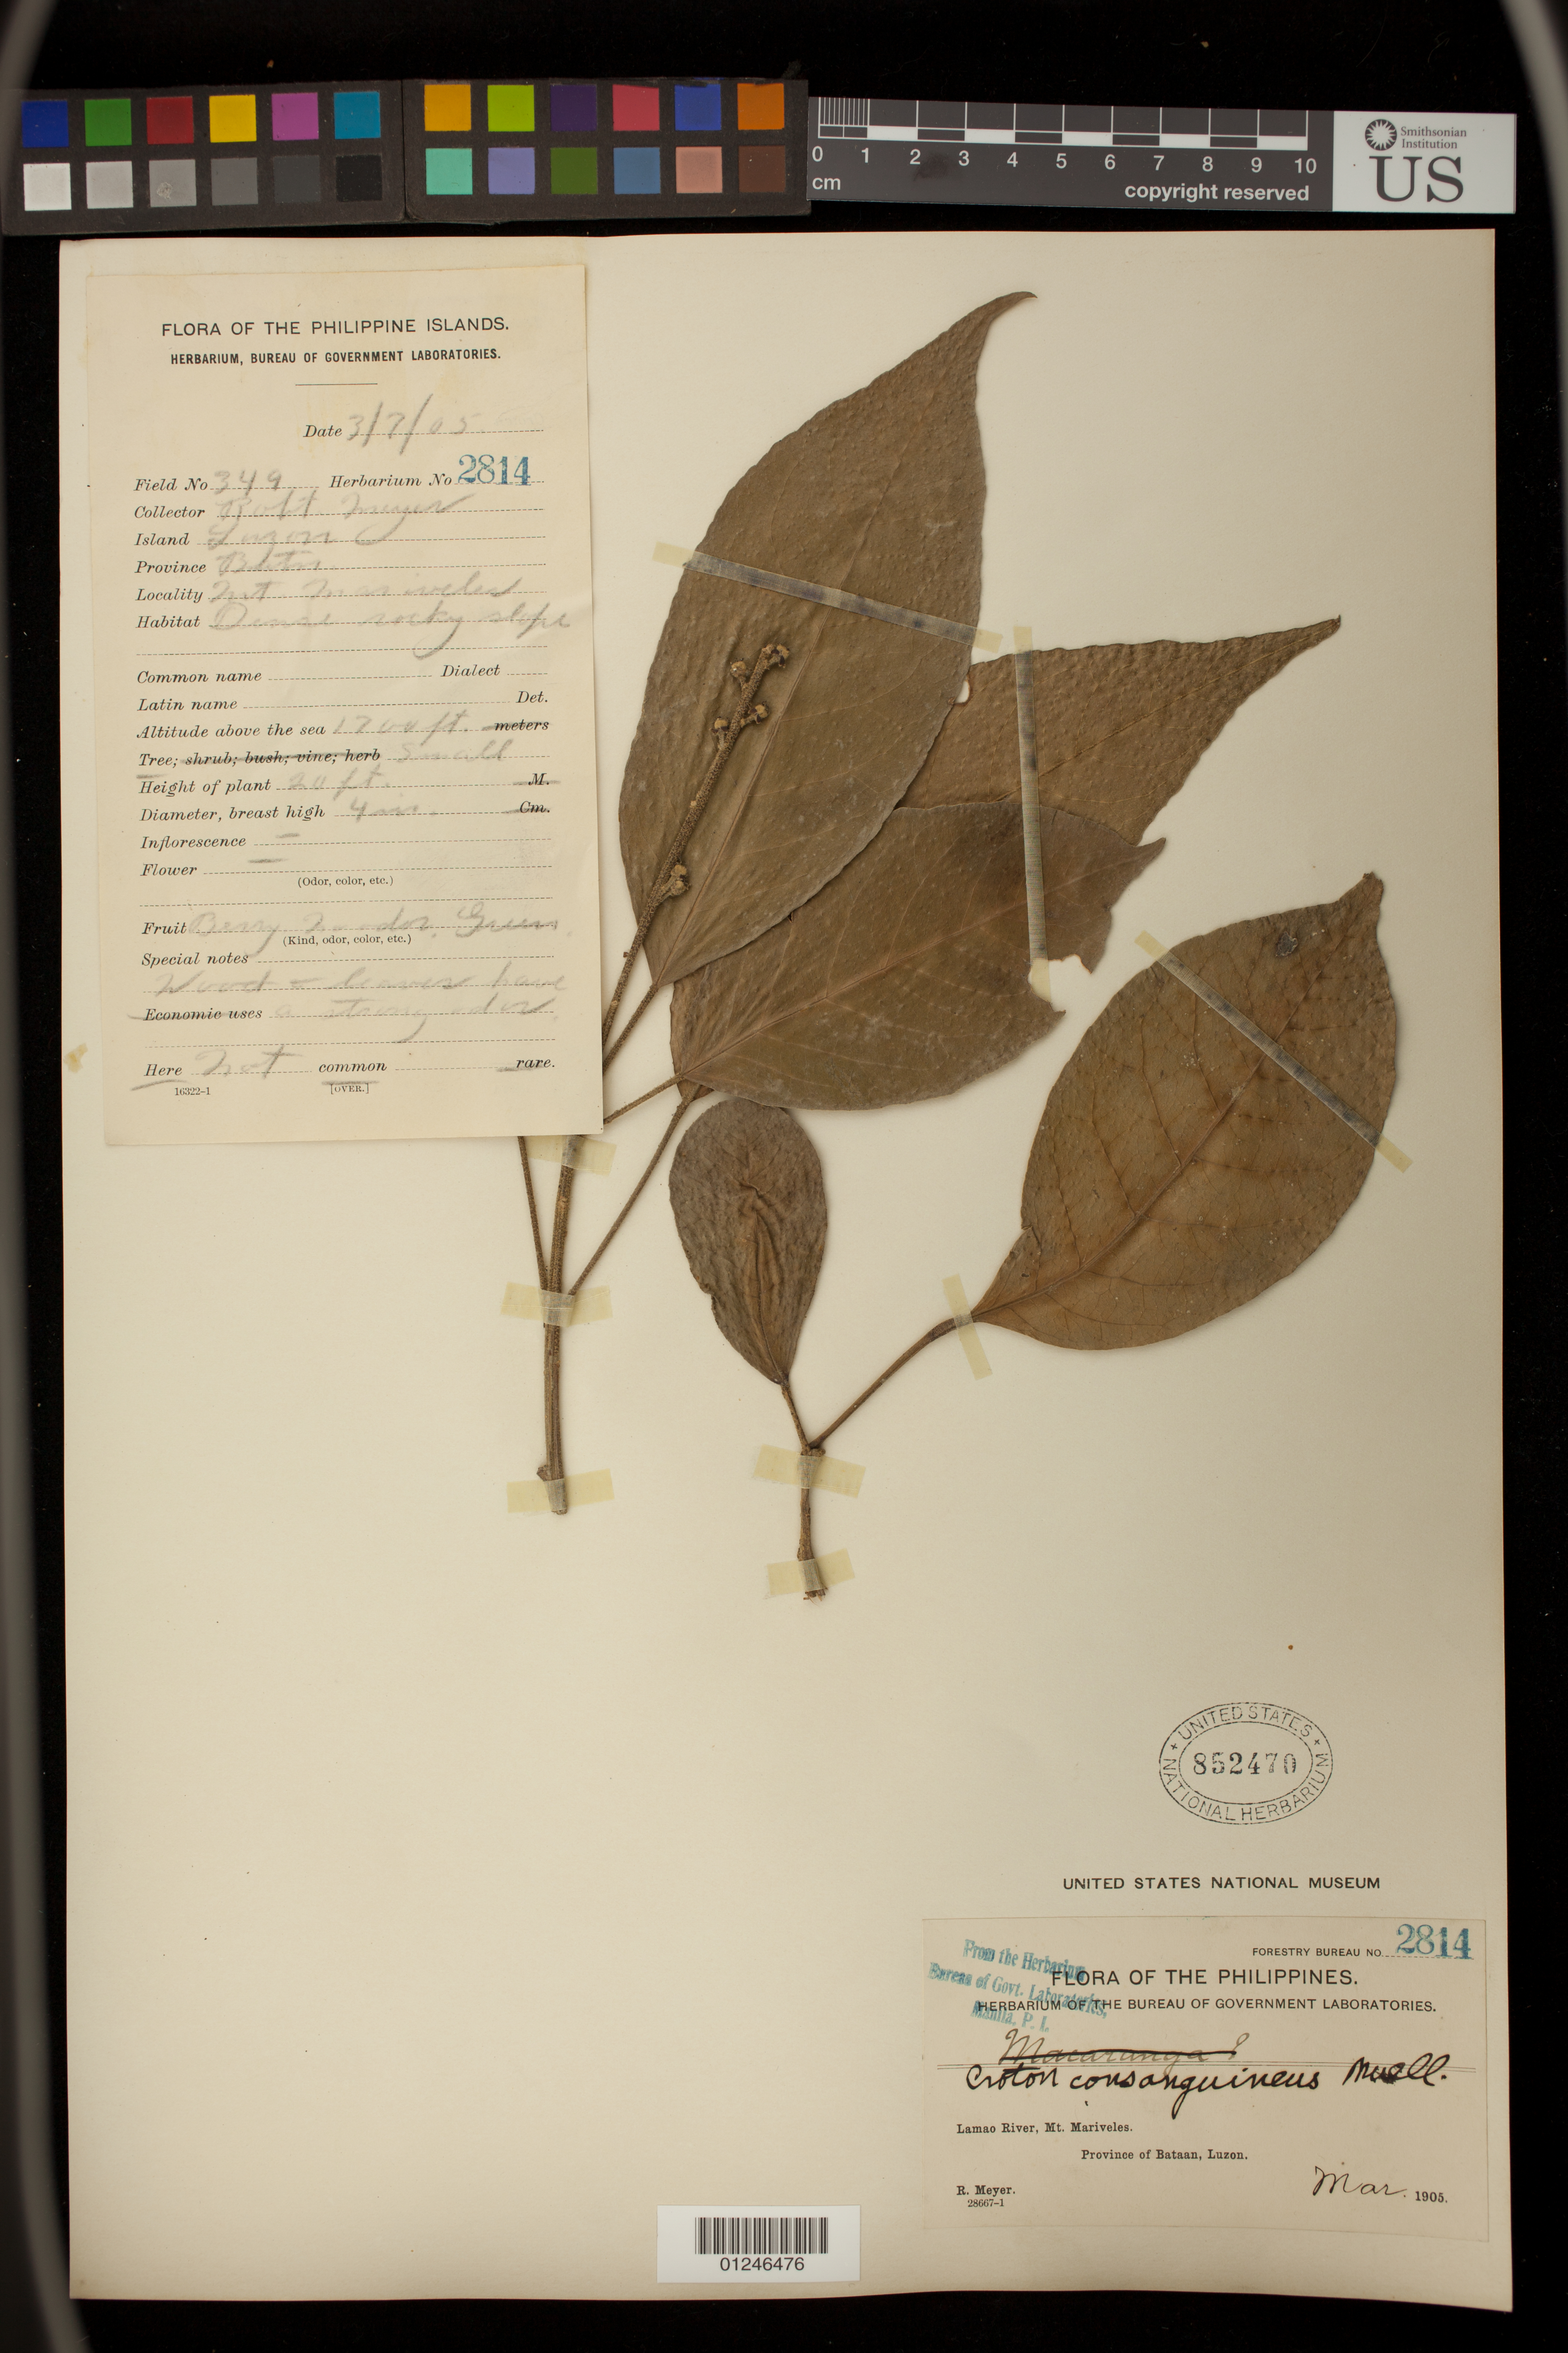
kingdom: Plantae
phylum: Tracheophyta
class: Magnoliopsida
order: Malpighiales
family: Euphorbiaceae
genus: Croton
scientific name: Croton consanguineus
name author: Müll. Arg.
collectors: R. Meyer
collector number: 349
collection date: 1905-03-07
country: Philippines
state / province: Central Luzon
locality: Lamao River, Mt. Mariveles.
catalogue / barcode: US 852470